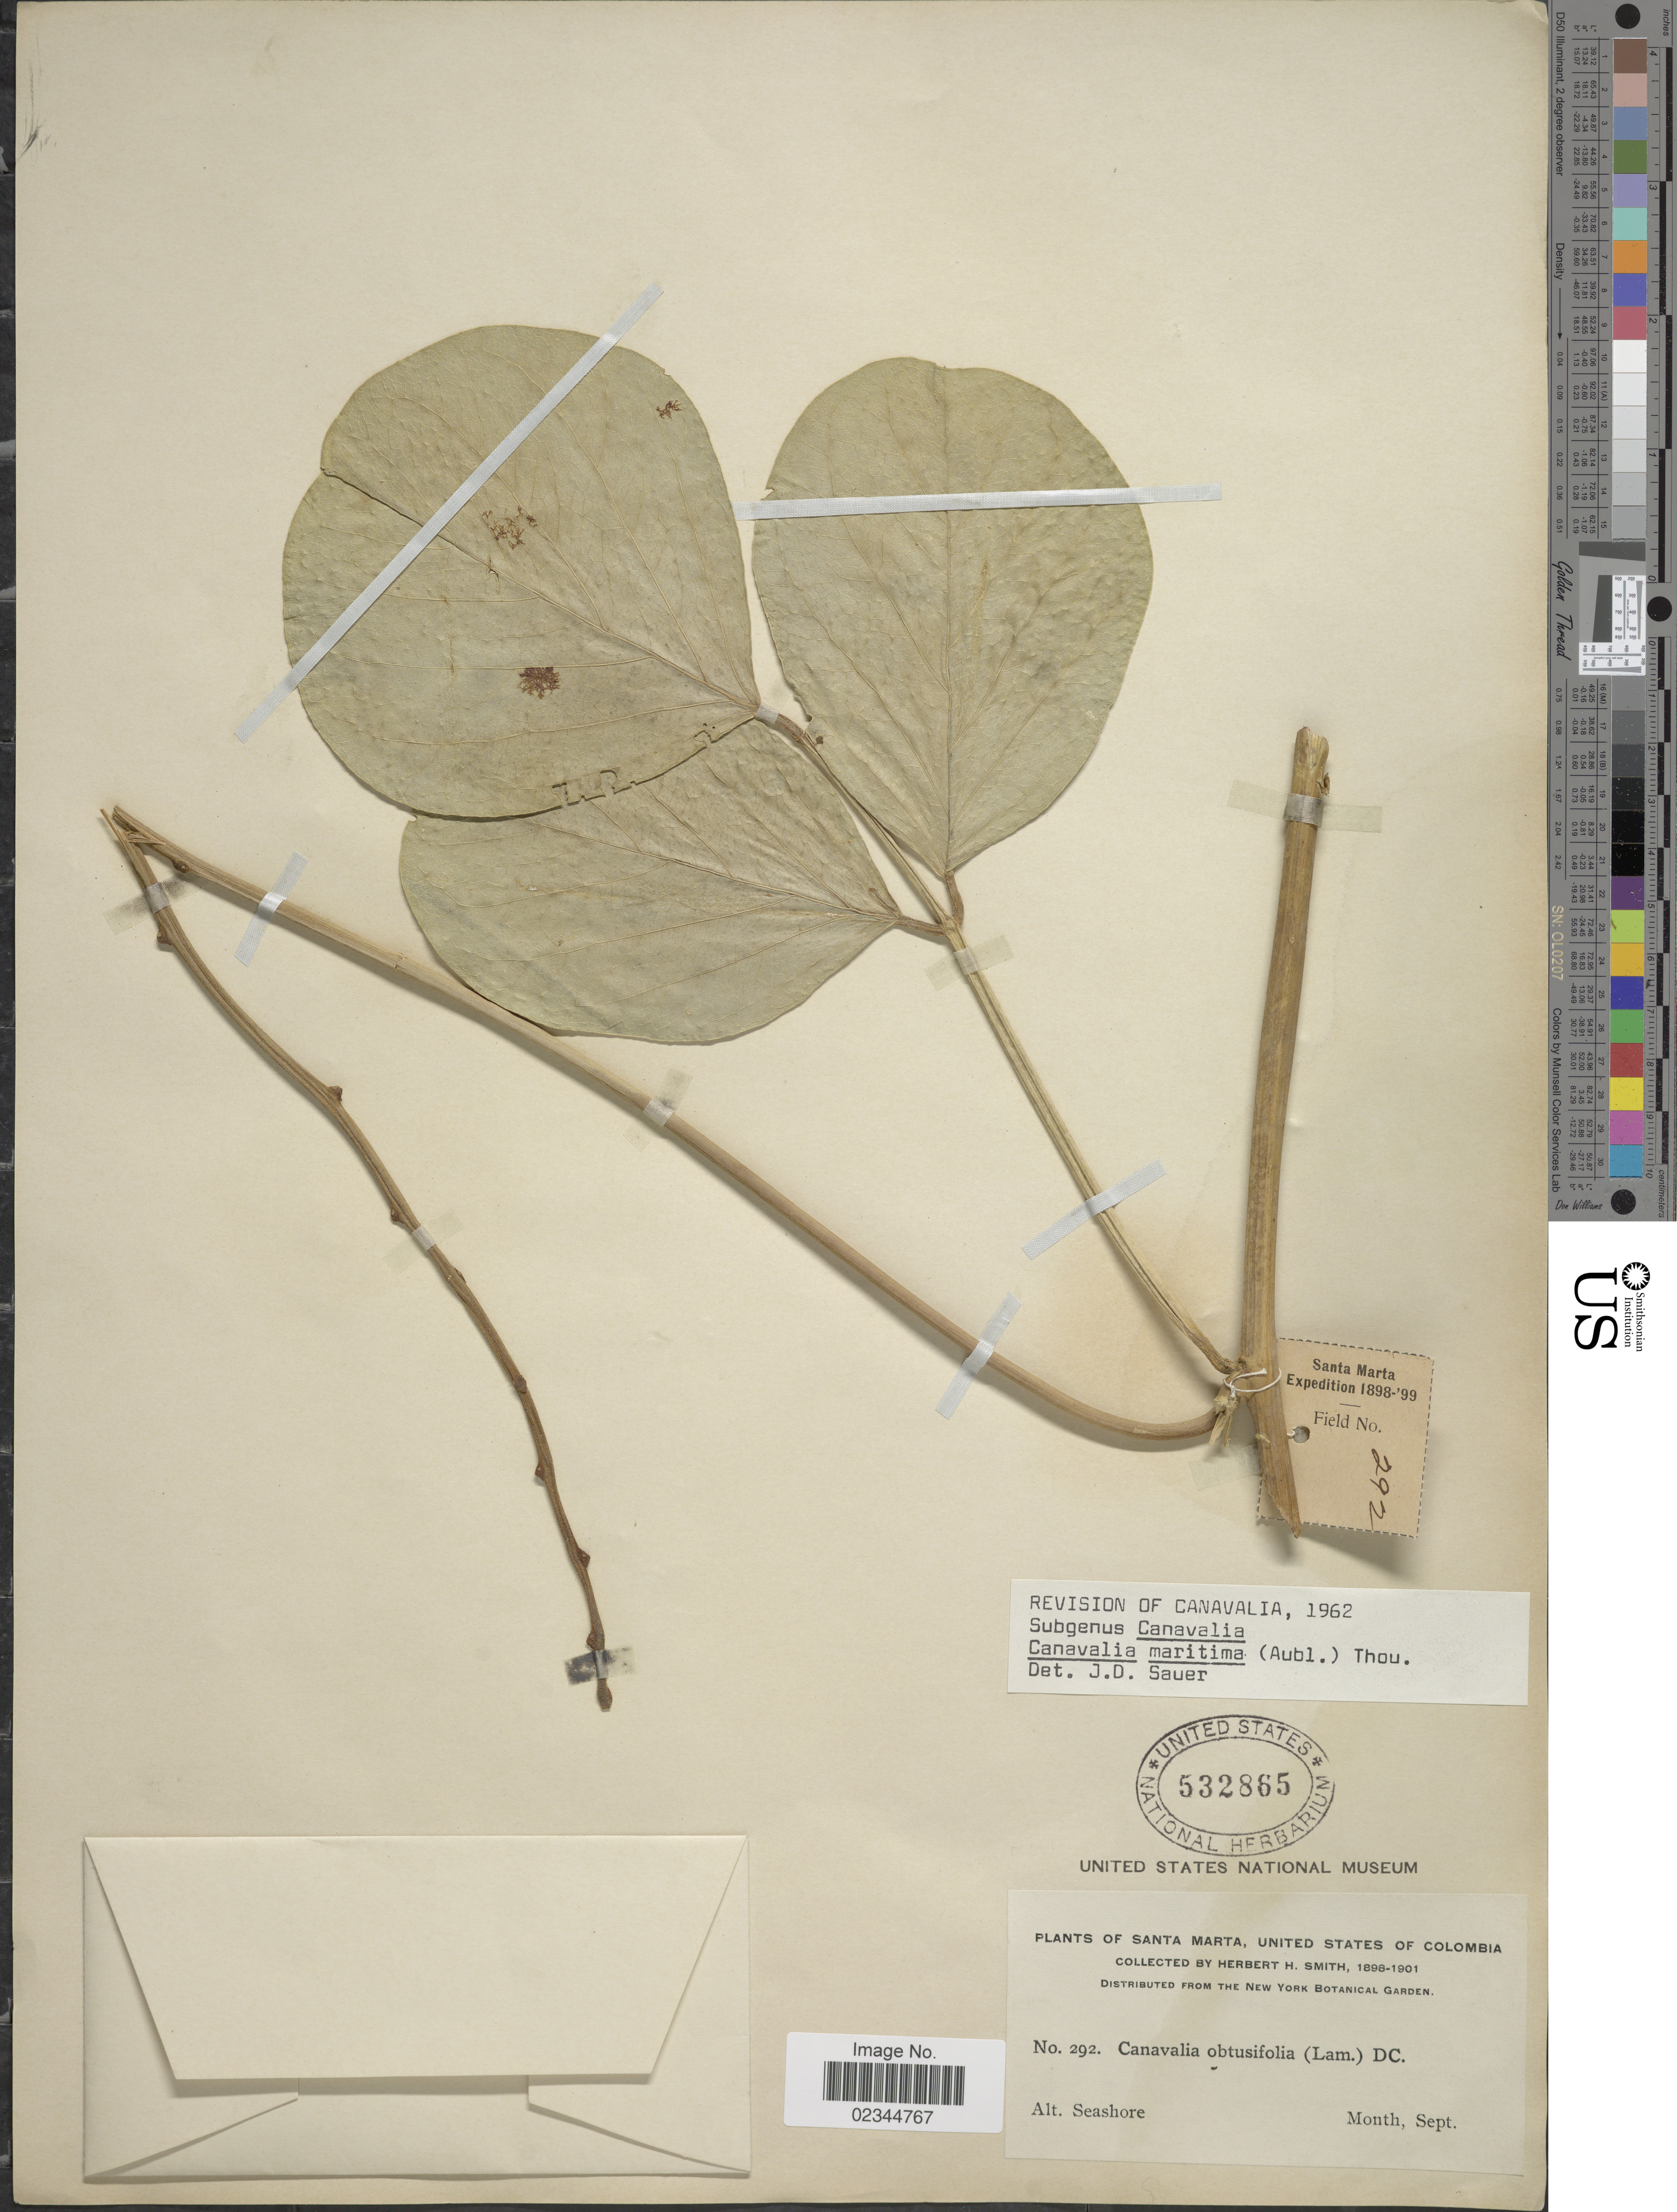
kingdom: Plantae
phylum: Tracheophyta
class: Magnoliopsida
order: Fabales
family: Fabaceae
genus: Canavalia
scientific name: Canavalia rosea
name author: (Sw.) DC.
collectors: Herbert H. Smith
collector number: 292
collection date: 1898-09/1901-09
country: Colombia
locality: Santa Marta, United States of Colombia.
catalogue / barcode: US 532865